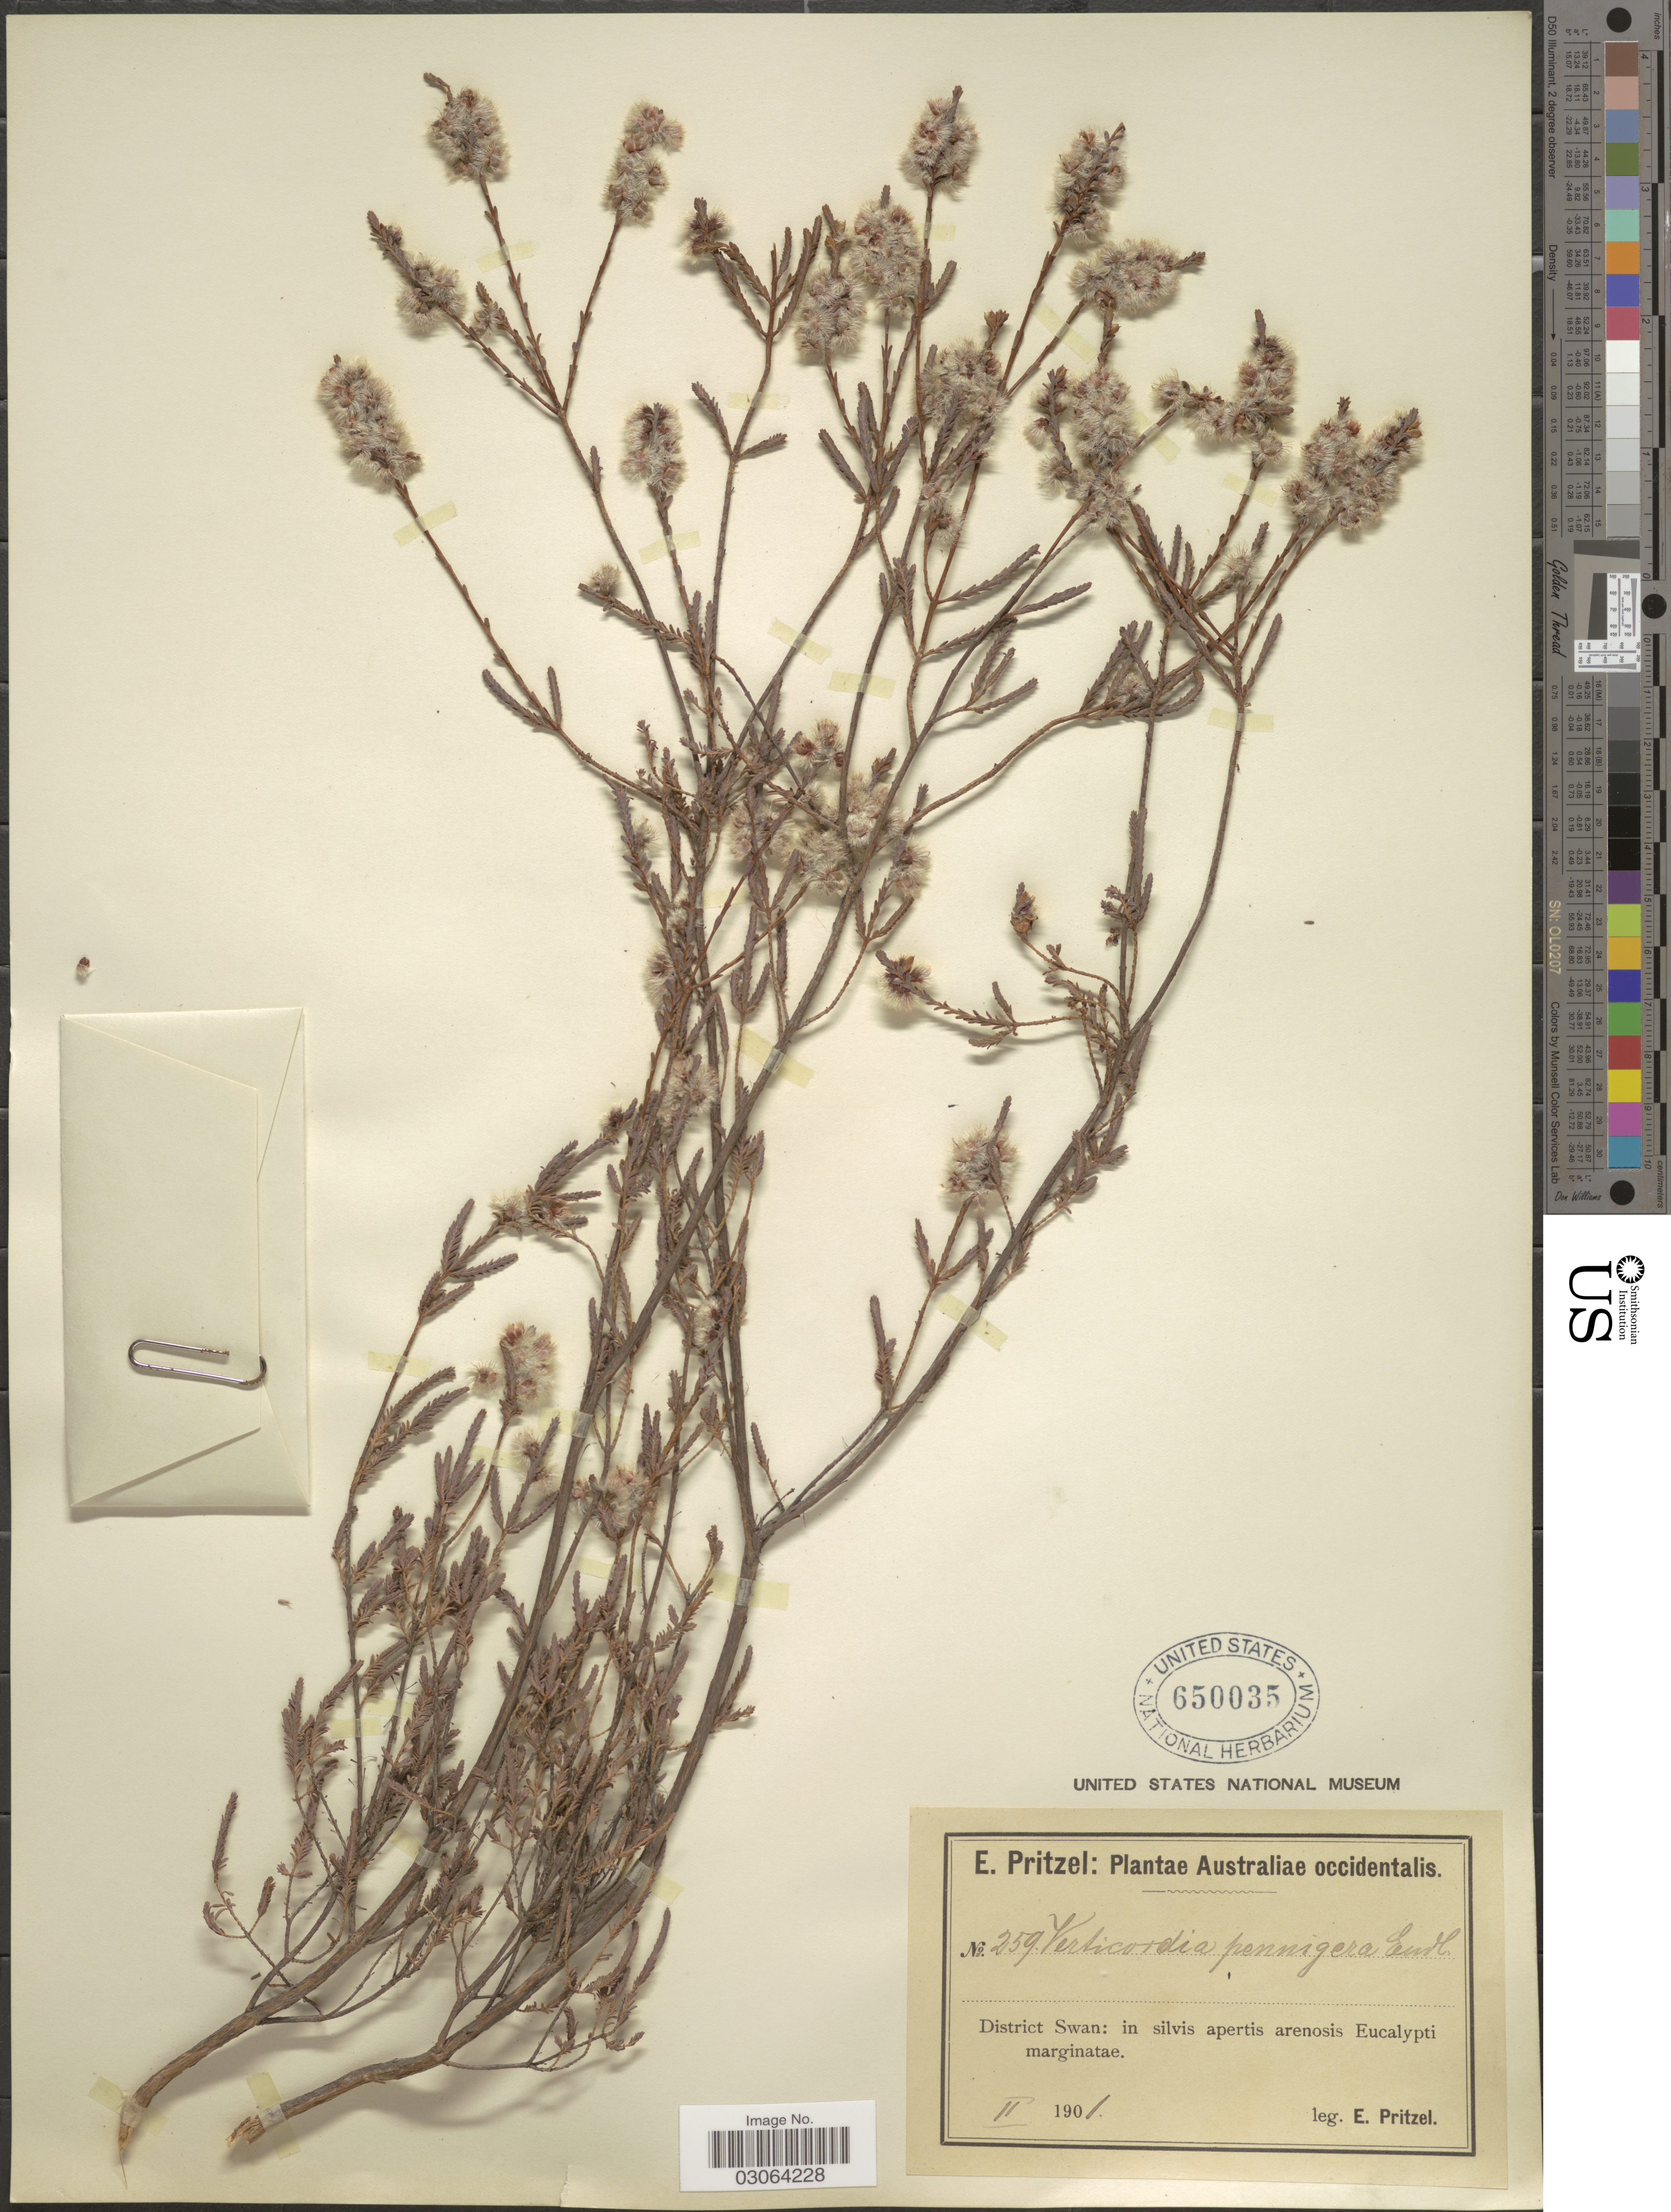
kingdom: Plantae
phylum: Tracheophyta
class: Magnoliopsida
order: Myrtales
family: Myrtaceae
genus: Verticordia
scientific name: Verticordia pennigera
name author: Endl.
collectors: E. G. Pritzel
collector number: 259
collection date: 1901-02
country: Australia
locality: Australiae occidentalis, District Swan: in silvis apertis arenosis Eucalypti marginatae.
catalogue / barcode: US 650035